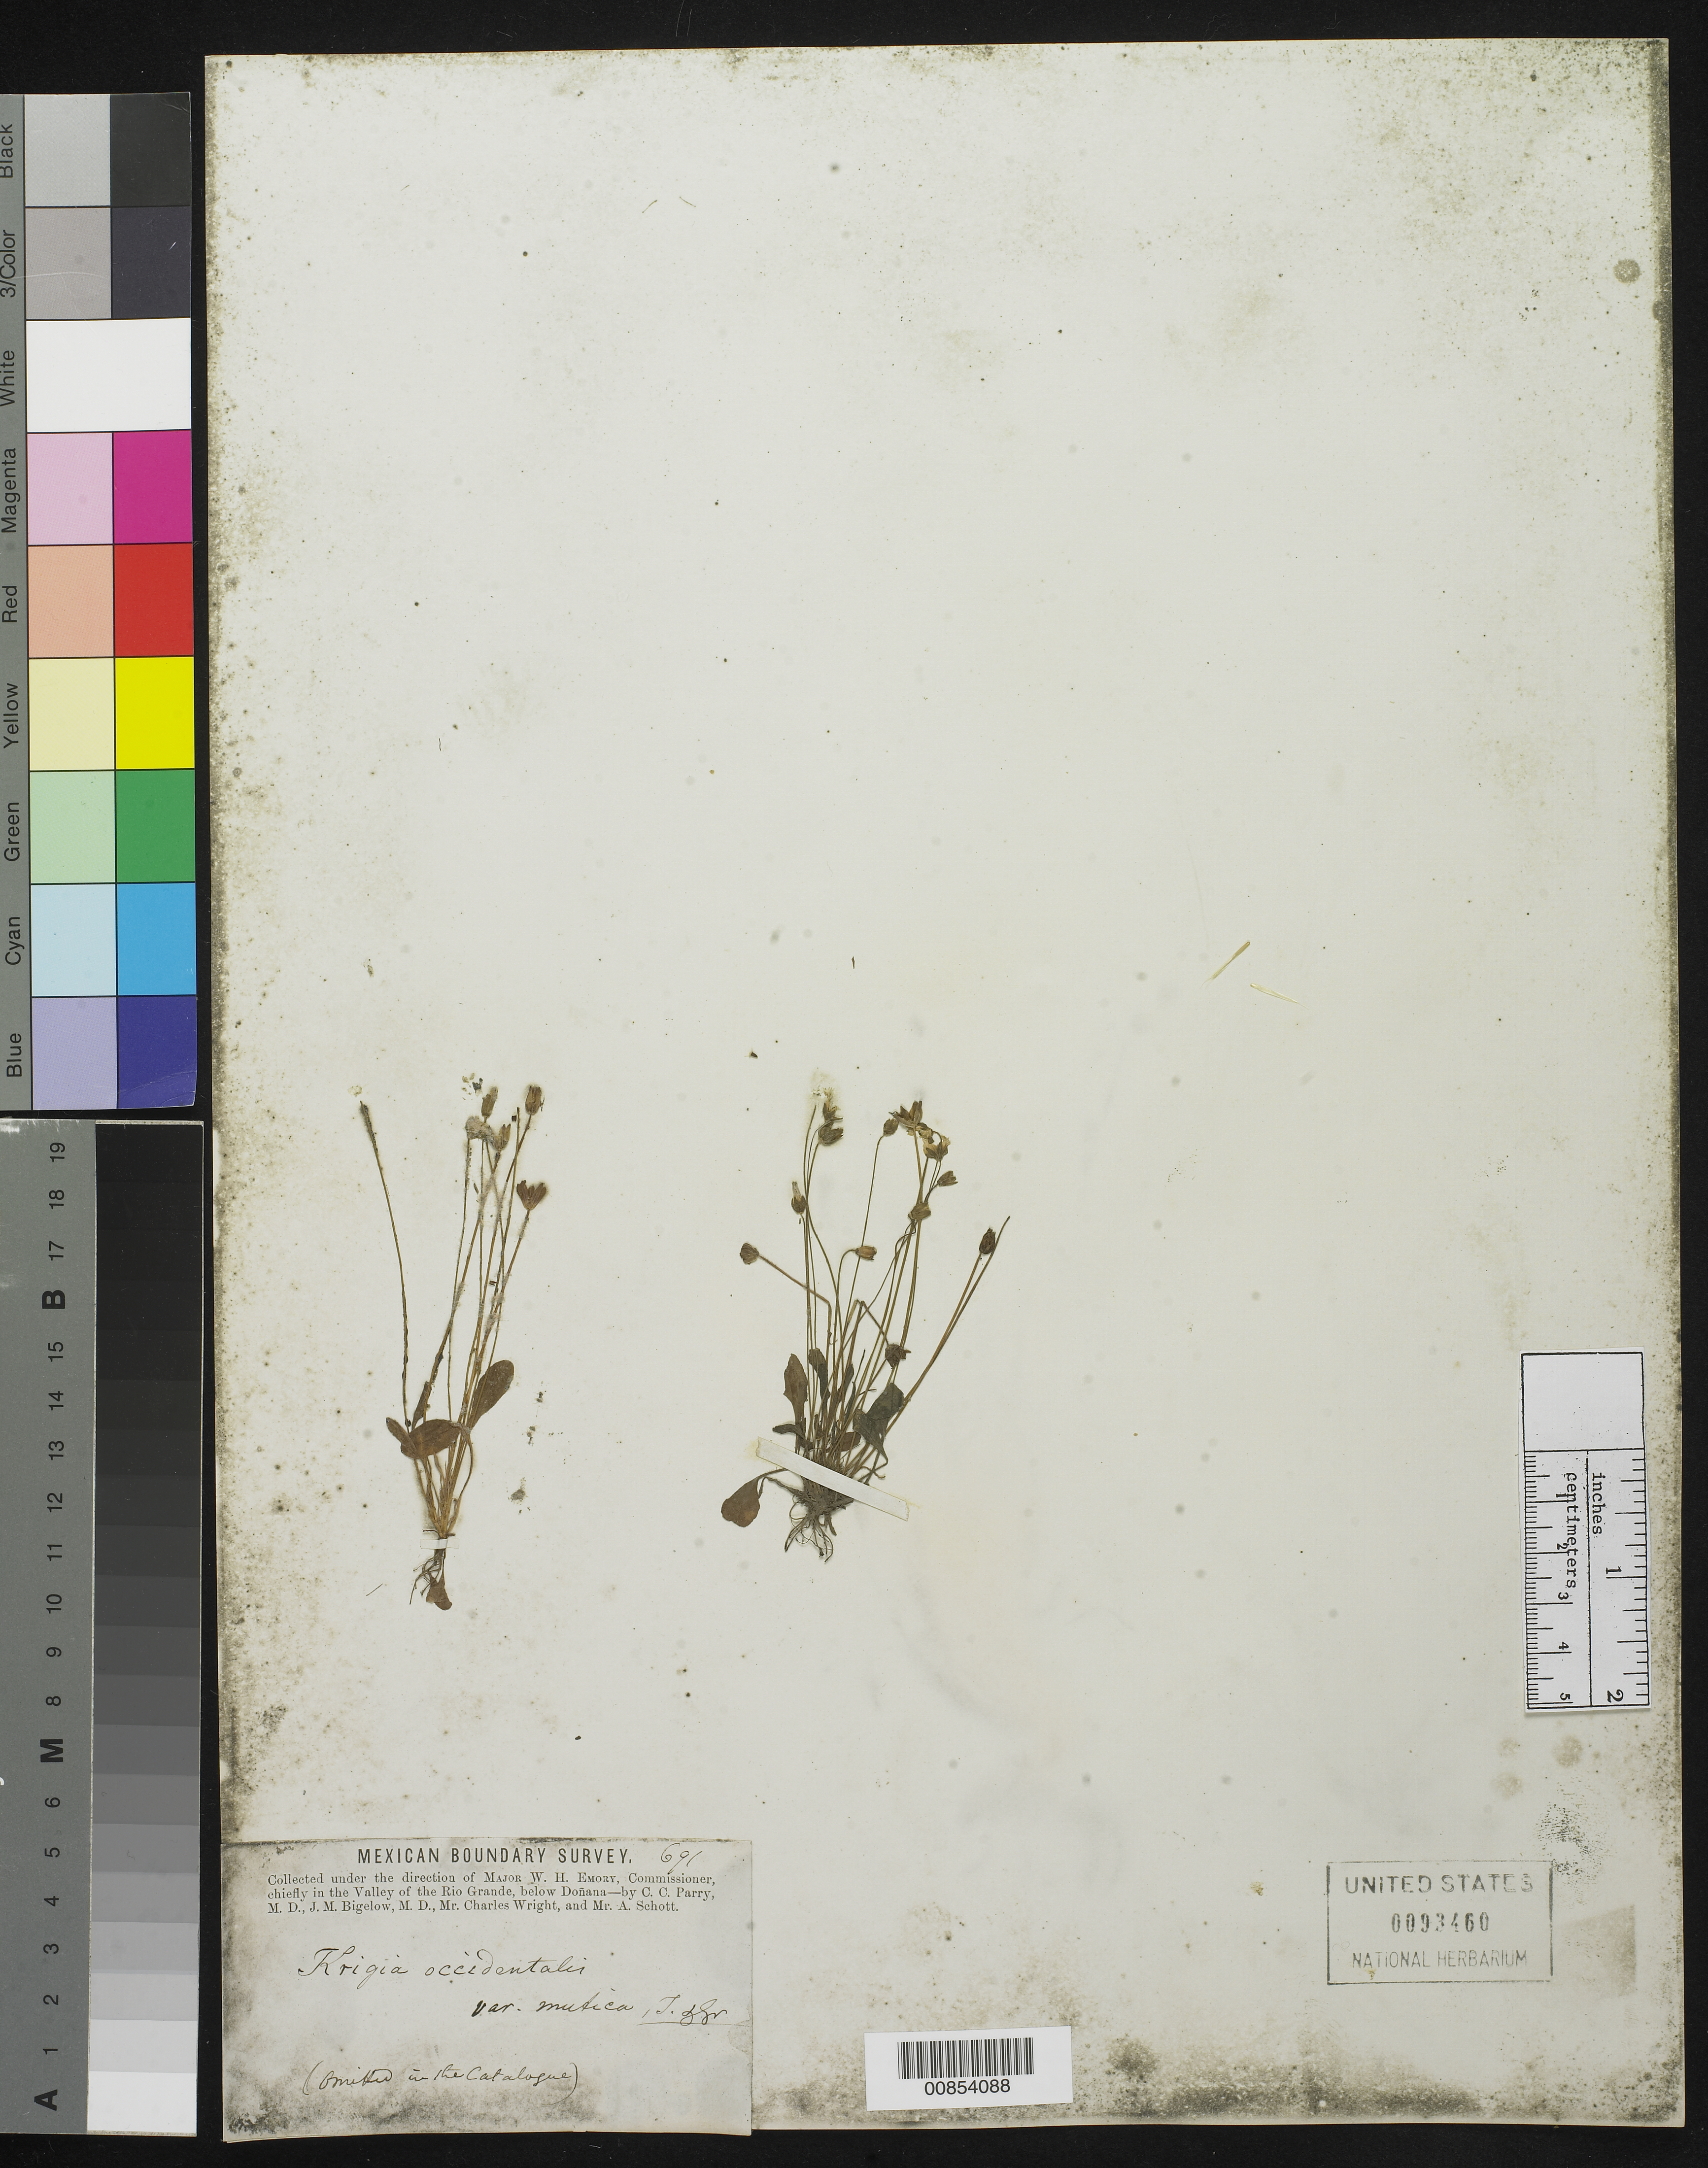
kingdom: Plantae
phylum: Tracheophyta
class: Magnoliopsida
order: Asterales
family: Asteraceae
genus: Krigia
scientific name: Krigia occidentalis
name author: Nutt.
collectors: C. C. Parry, J. M. Bigelow, C. Wright & A. C. V. Schott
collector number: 691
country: United States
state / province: New Mexico / Texas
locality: Valley of the Rio Grande, below Doñana.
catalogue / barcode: US 93460